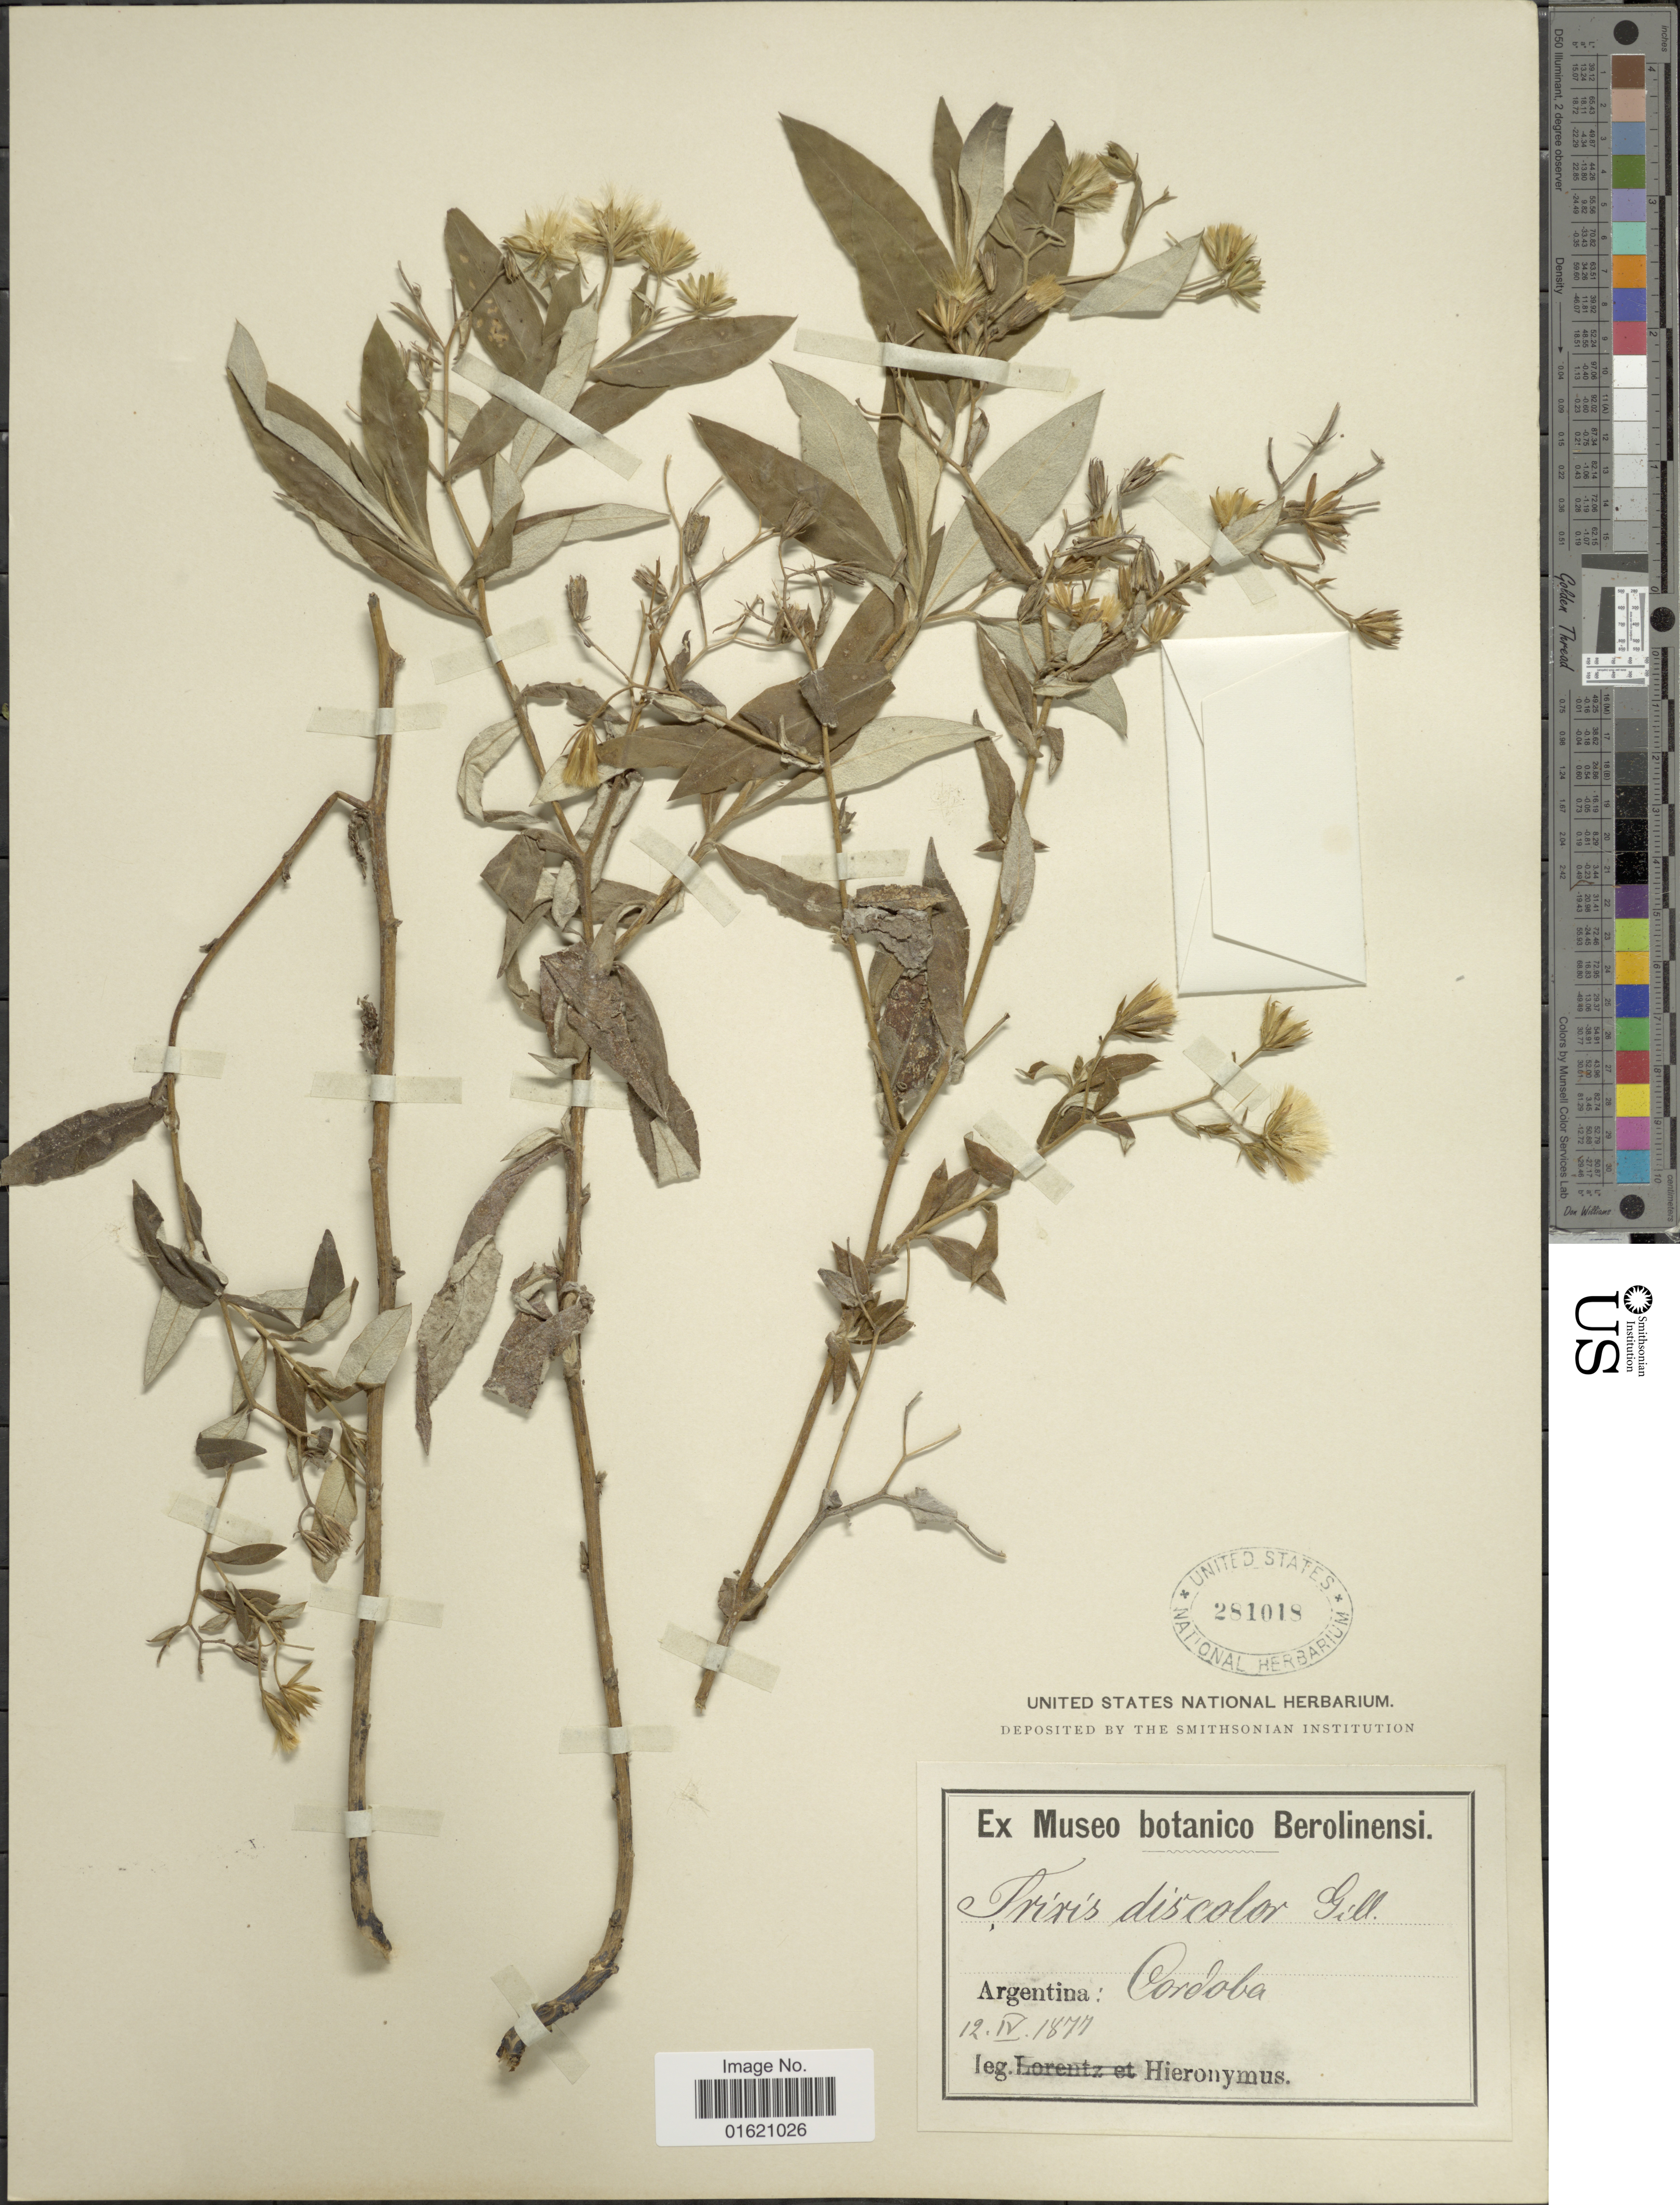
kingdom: Plantae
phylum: Tracheophyta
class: Magnoliopsida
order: Asterales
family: Asteraceae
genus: Trixis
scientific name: Trixis antimenorrhoea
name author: (Schrank) Mart. ex Kuntze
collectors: -. Hieronymus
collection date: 1877-04-12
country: Argentina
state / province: Cordoba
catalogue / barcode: US 281018